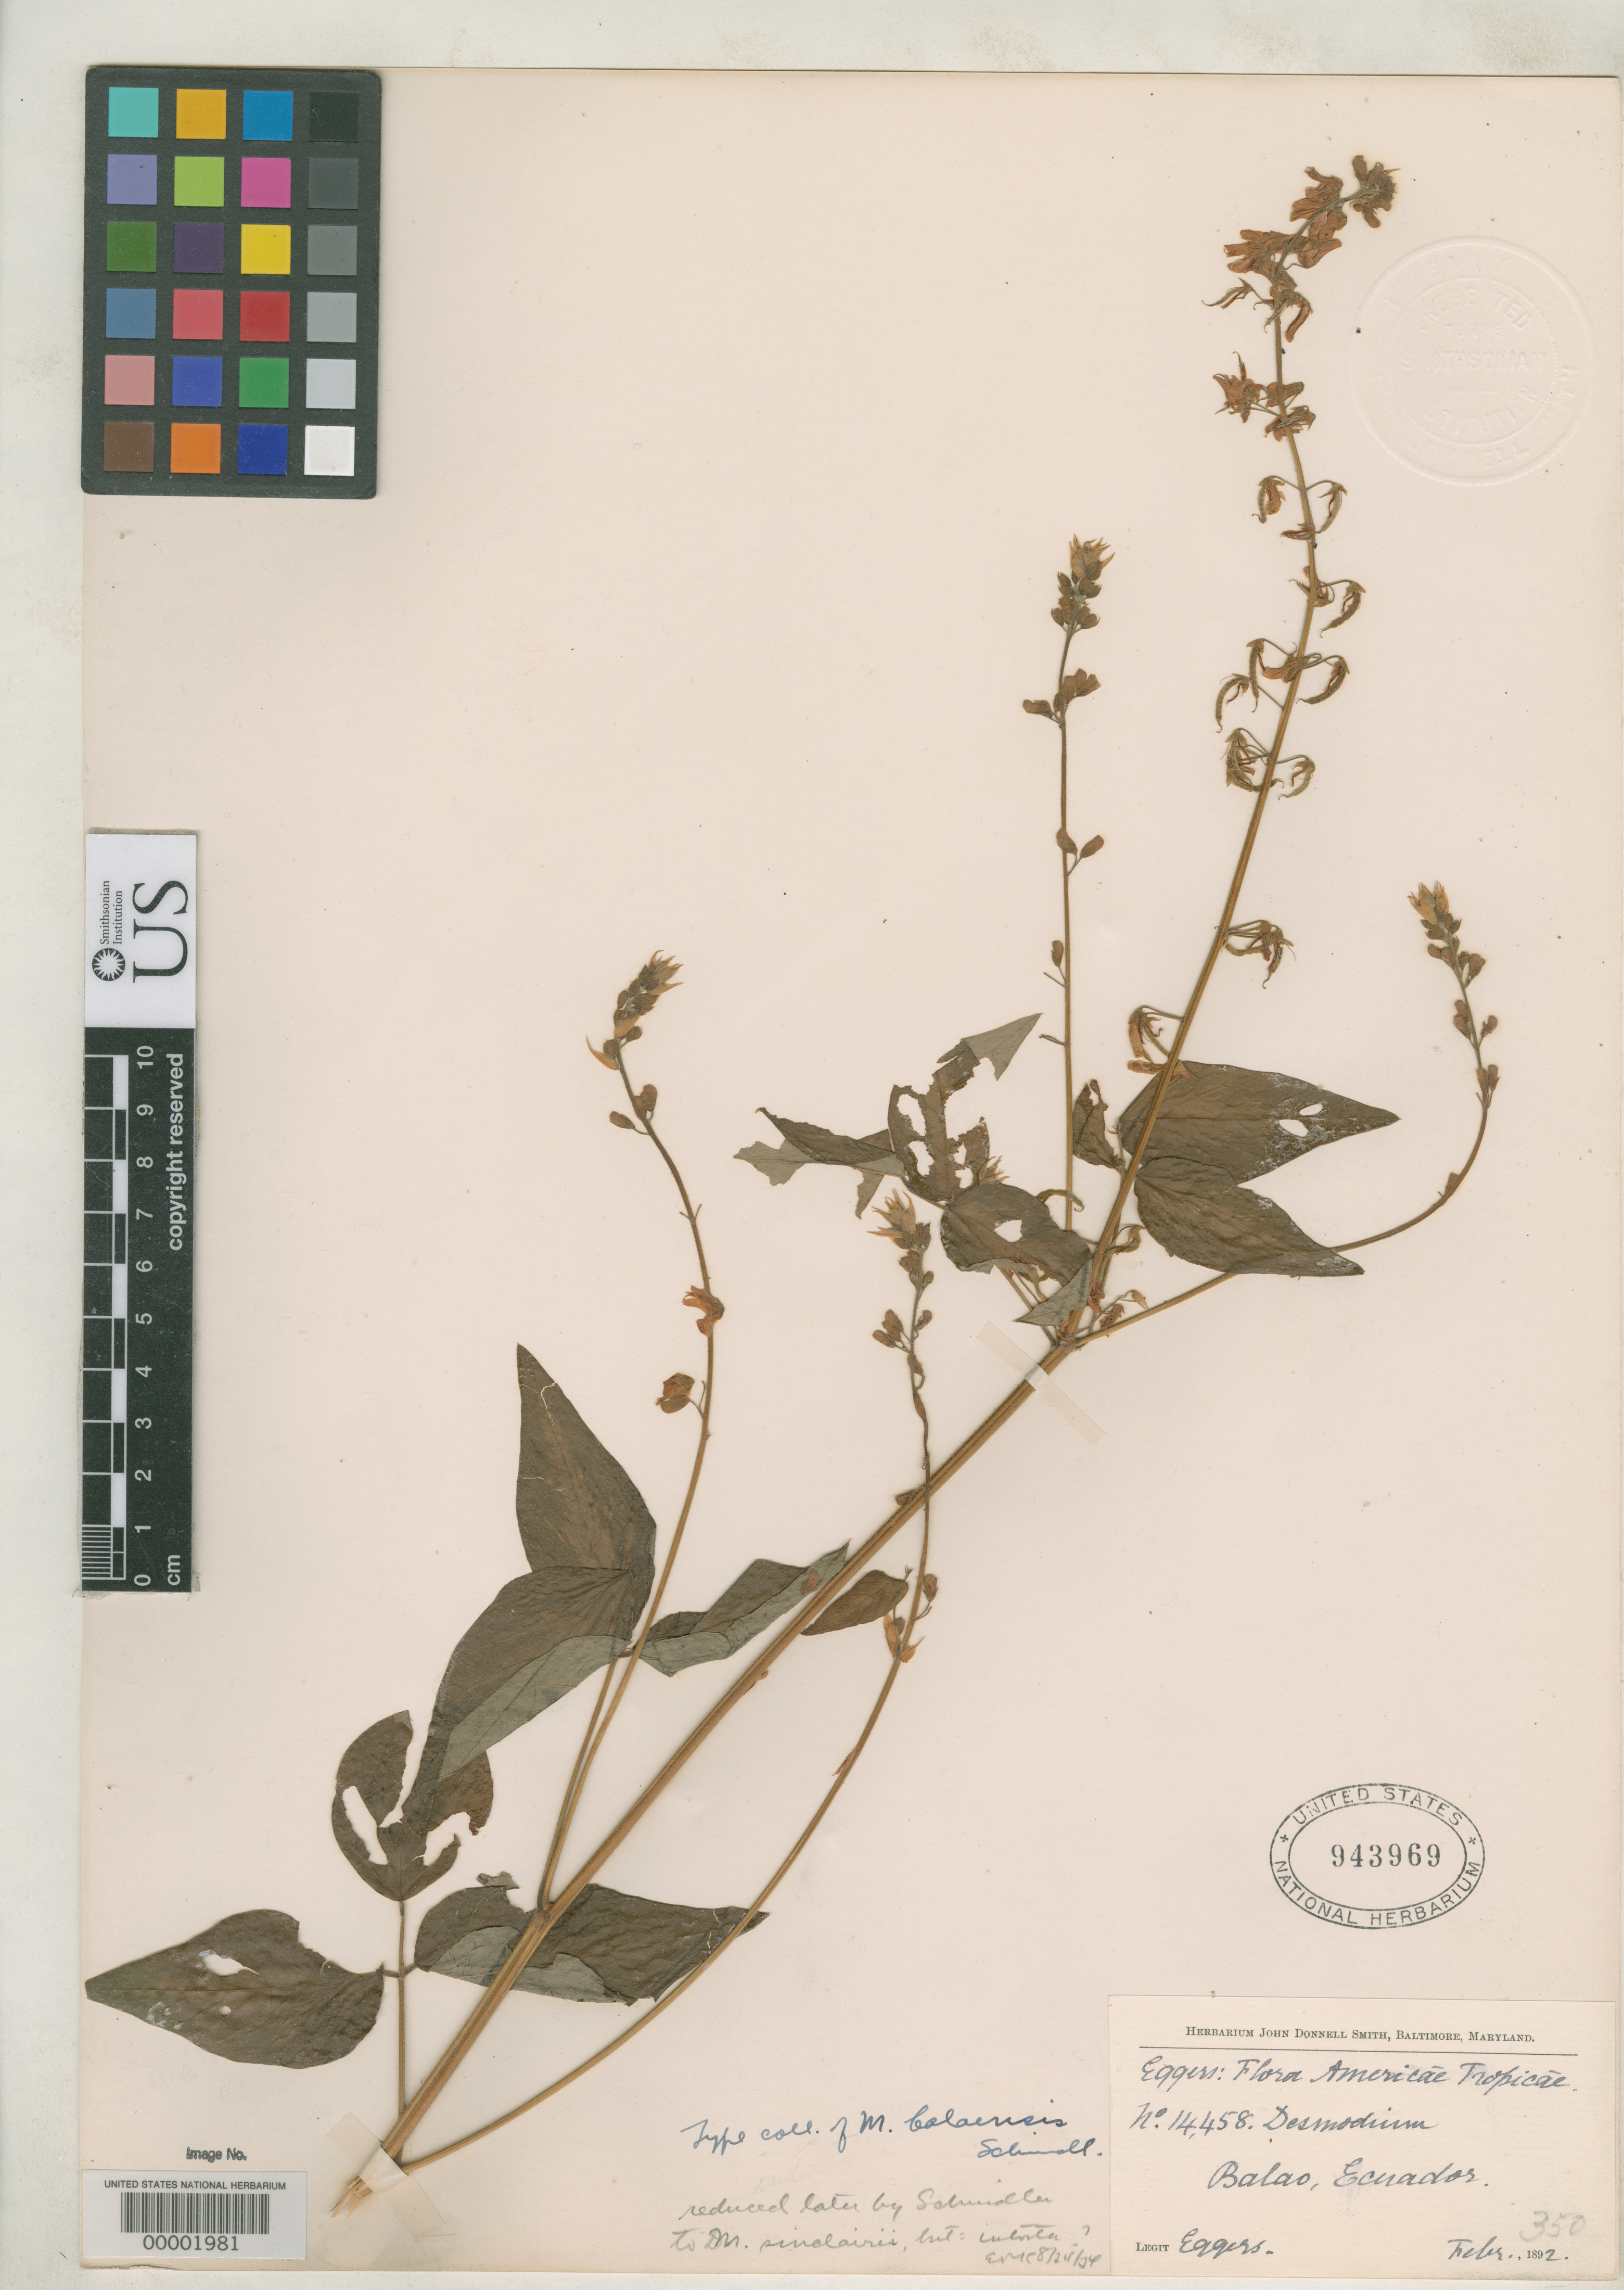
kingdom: Plantae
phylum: Tracheophyta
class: Magnoliopsida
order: Fabales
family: Fabaceae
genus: Meibomia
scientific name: Meibomia balaensis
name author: Schindl.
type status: Isosyntype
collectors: H. F. A. von Eggers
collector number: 14458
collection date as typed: Feb 1892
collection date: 1892-02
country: Ecuador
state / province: Guayas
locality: Balao.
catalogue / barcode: US 943969